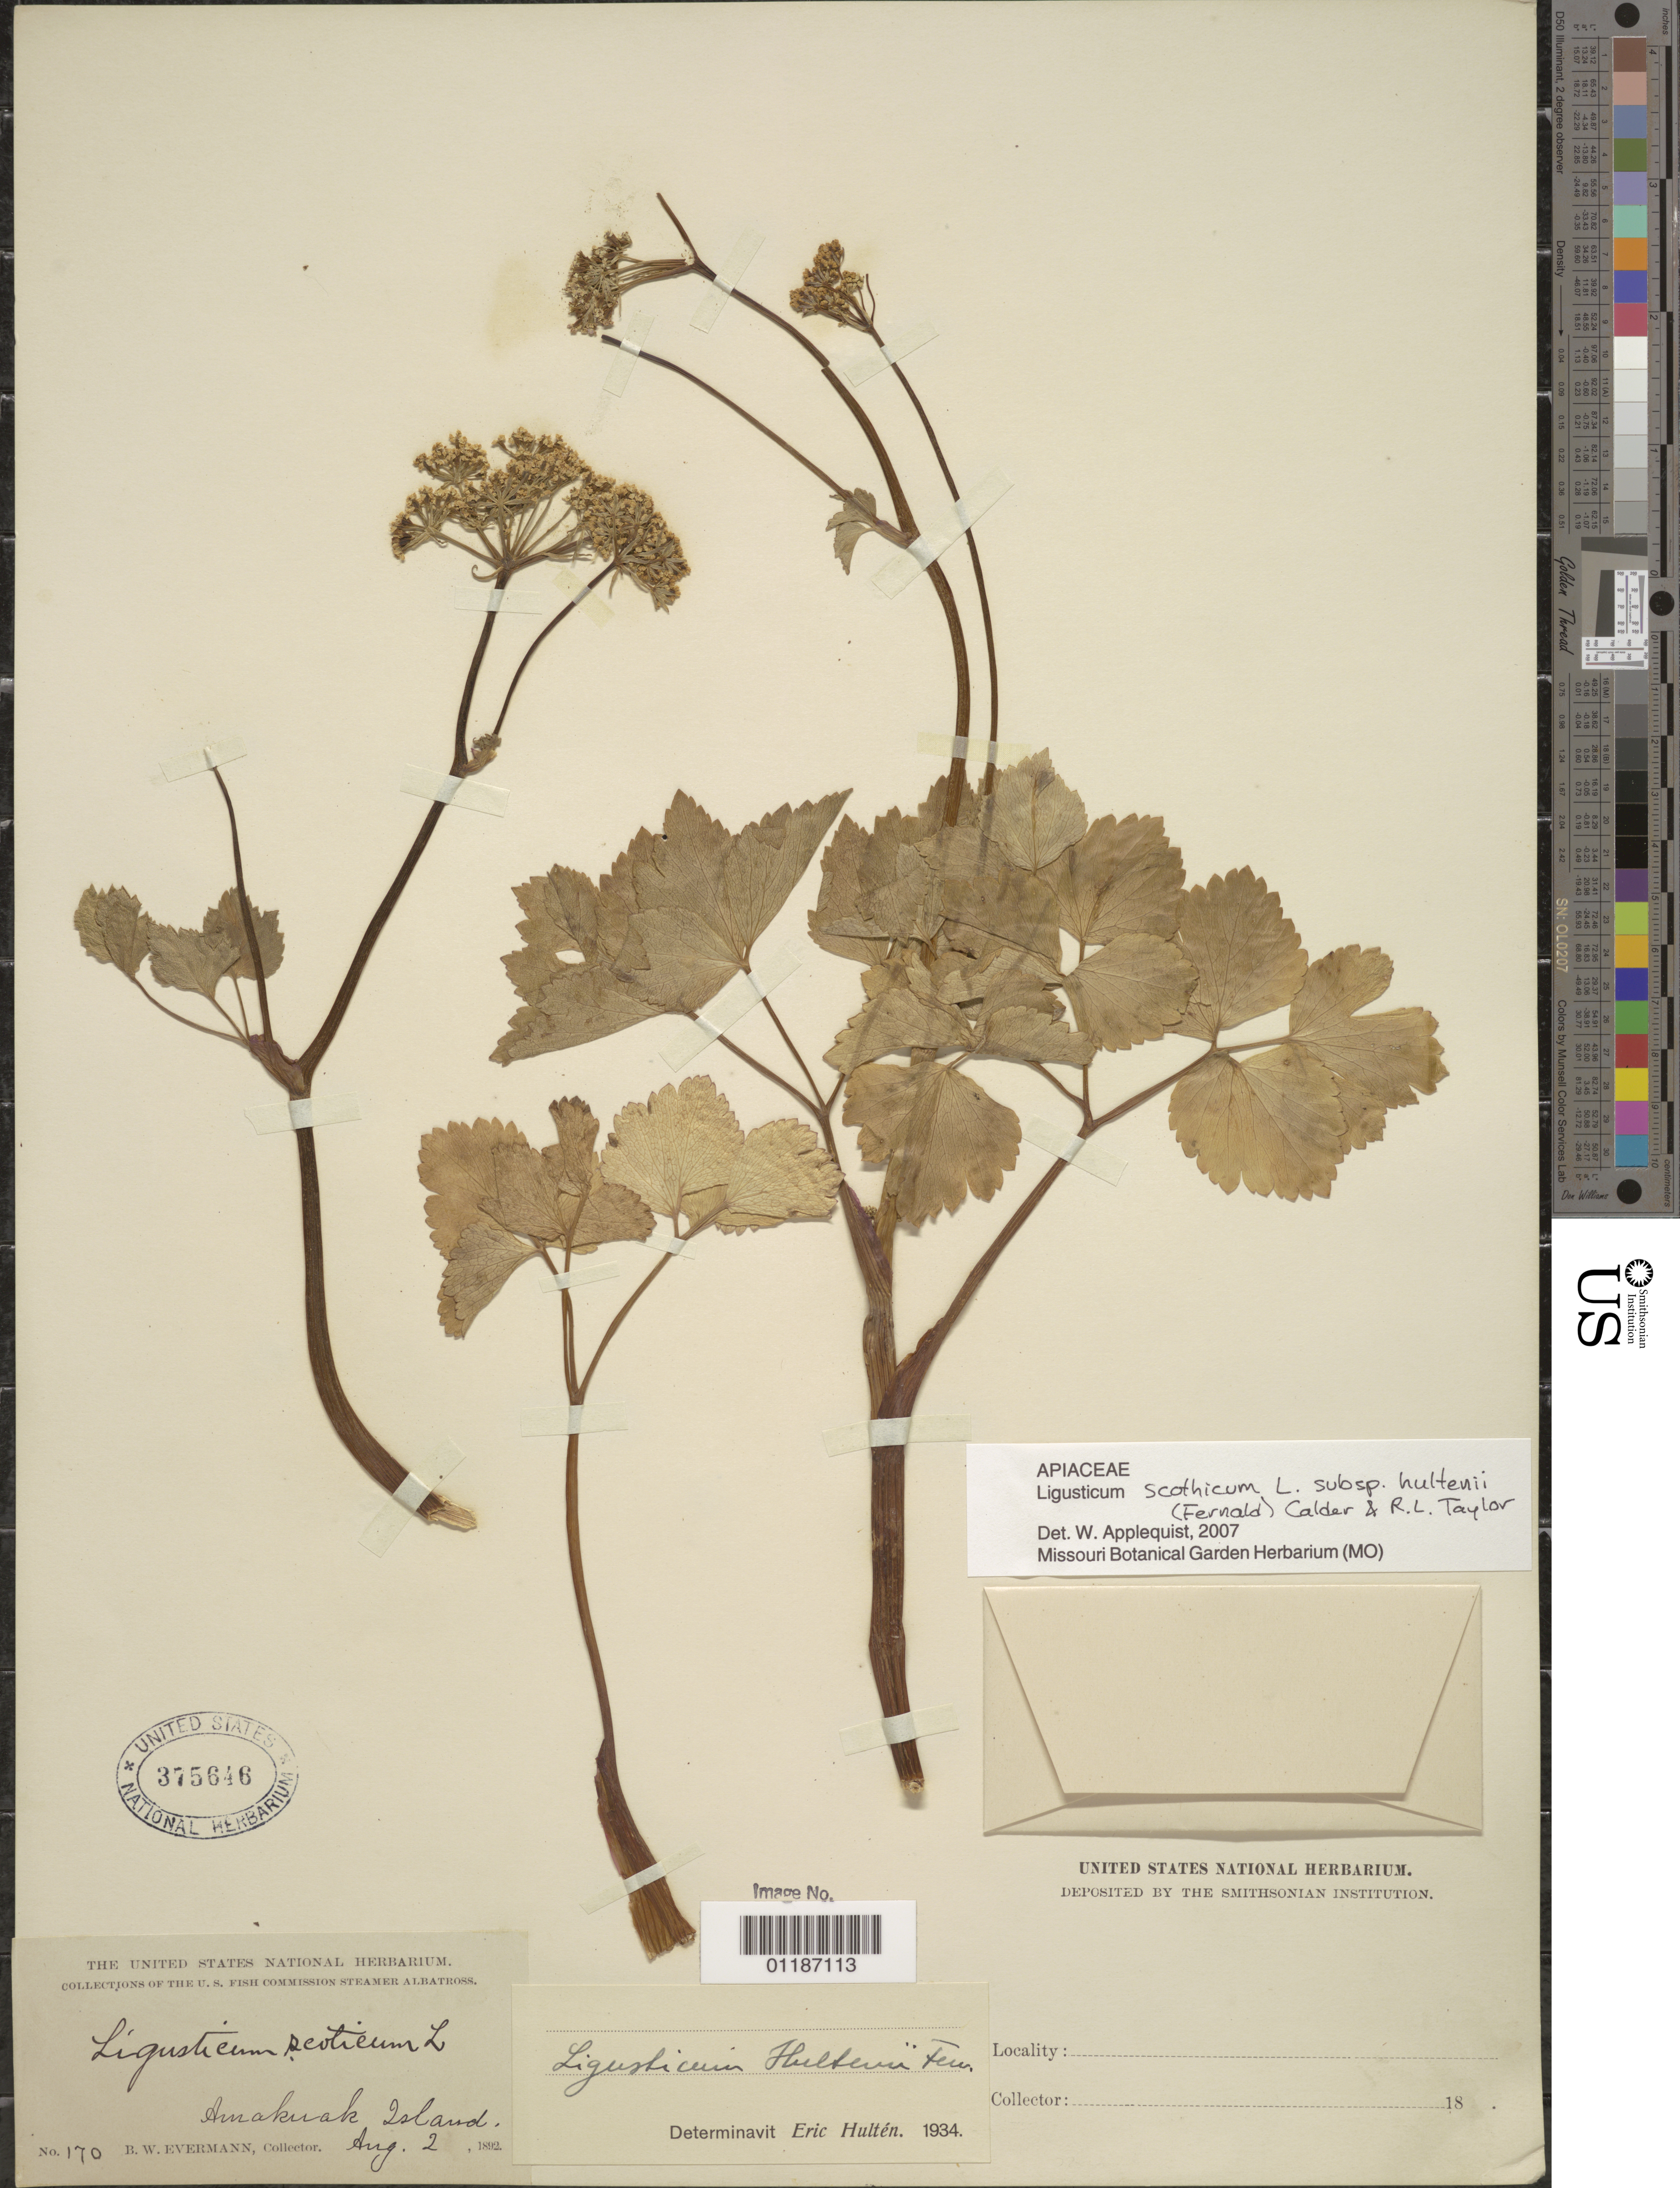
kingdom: Plantae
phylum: Tracheophyta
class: Magnoliopsida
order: Apiales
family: Apiaceae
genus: Ligusticum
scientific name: Ligusticum scoticum subsp. hultenii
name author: (Fernald) Calder & Roy L. Taylor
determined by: Applequist, W. L.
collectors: B. W. Evermann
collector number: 170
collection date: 1892-08-02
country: United States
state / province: Alaska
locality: Amakuak Island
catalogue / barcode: US 375646